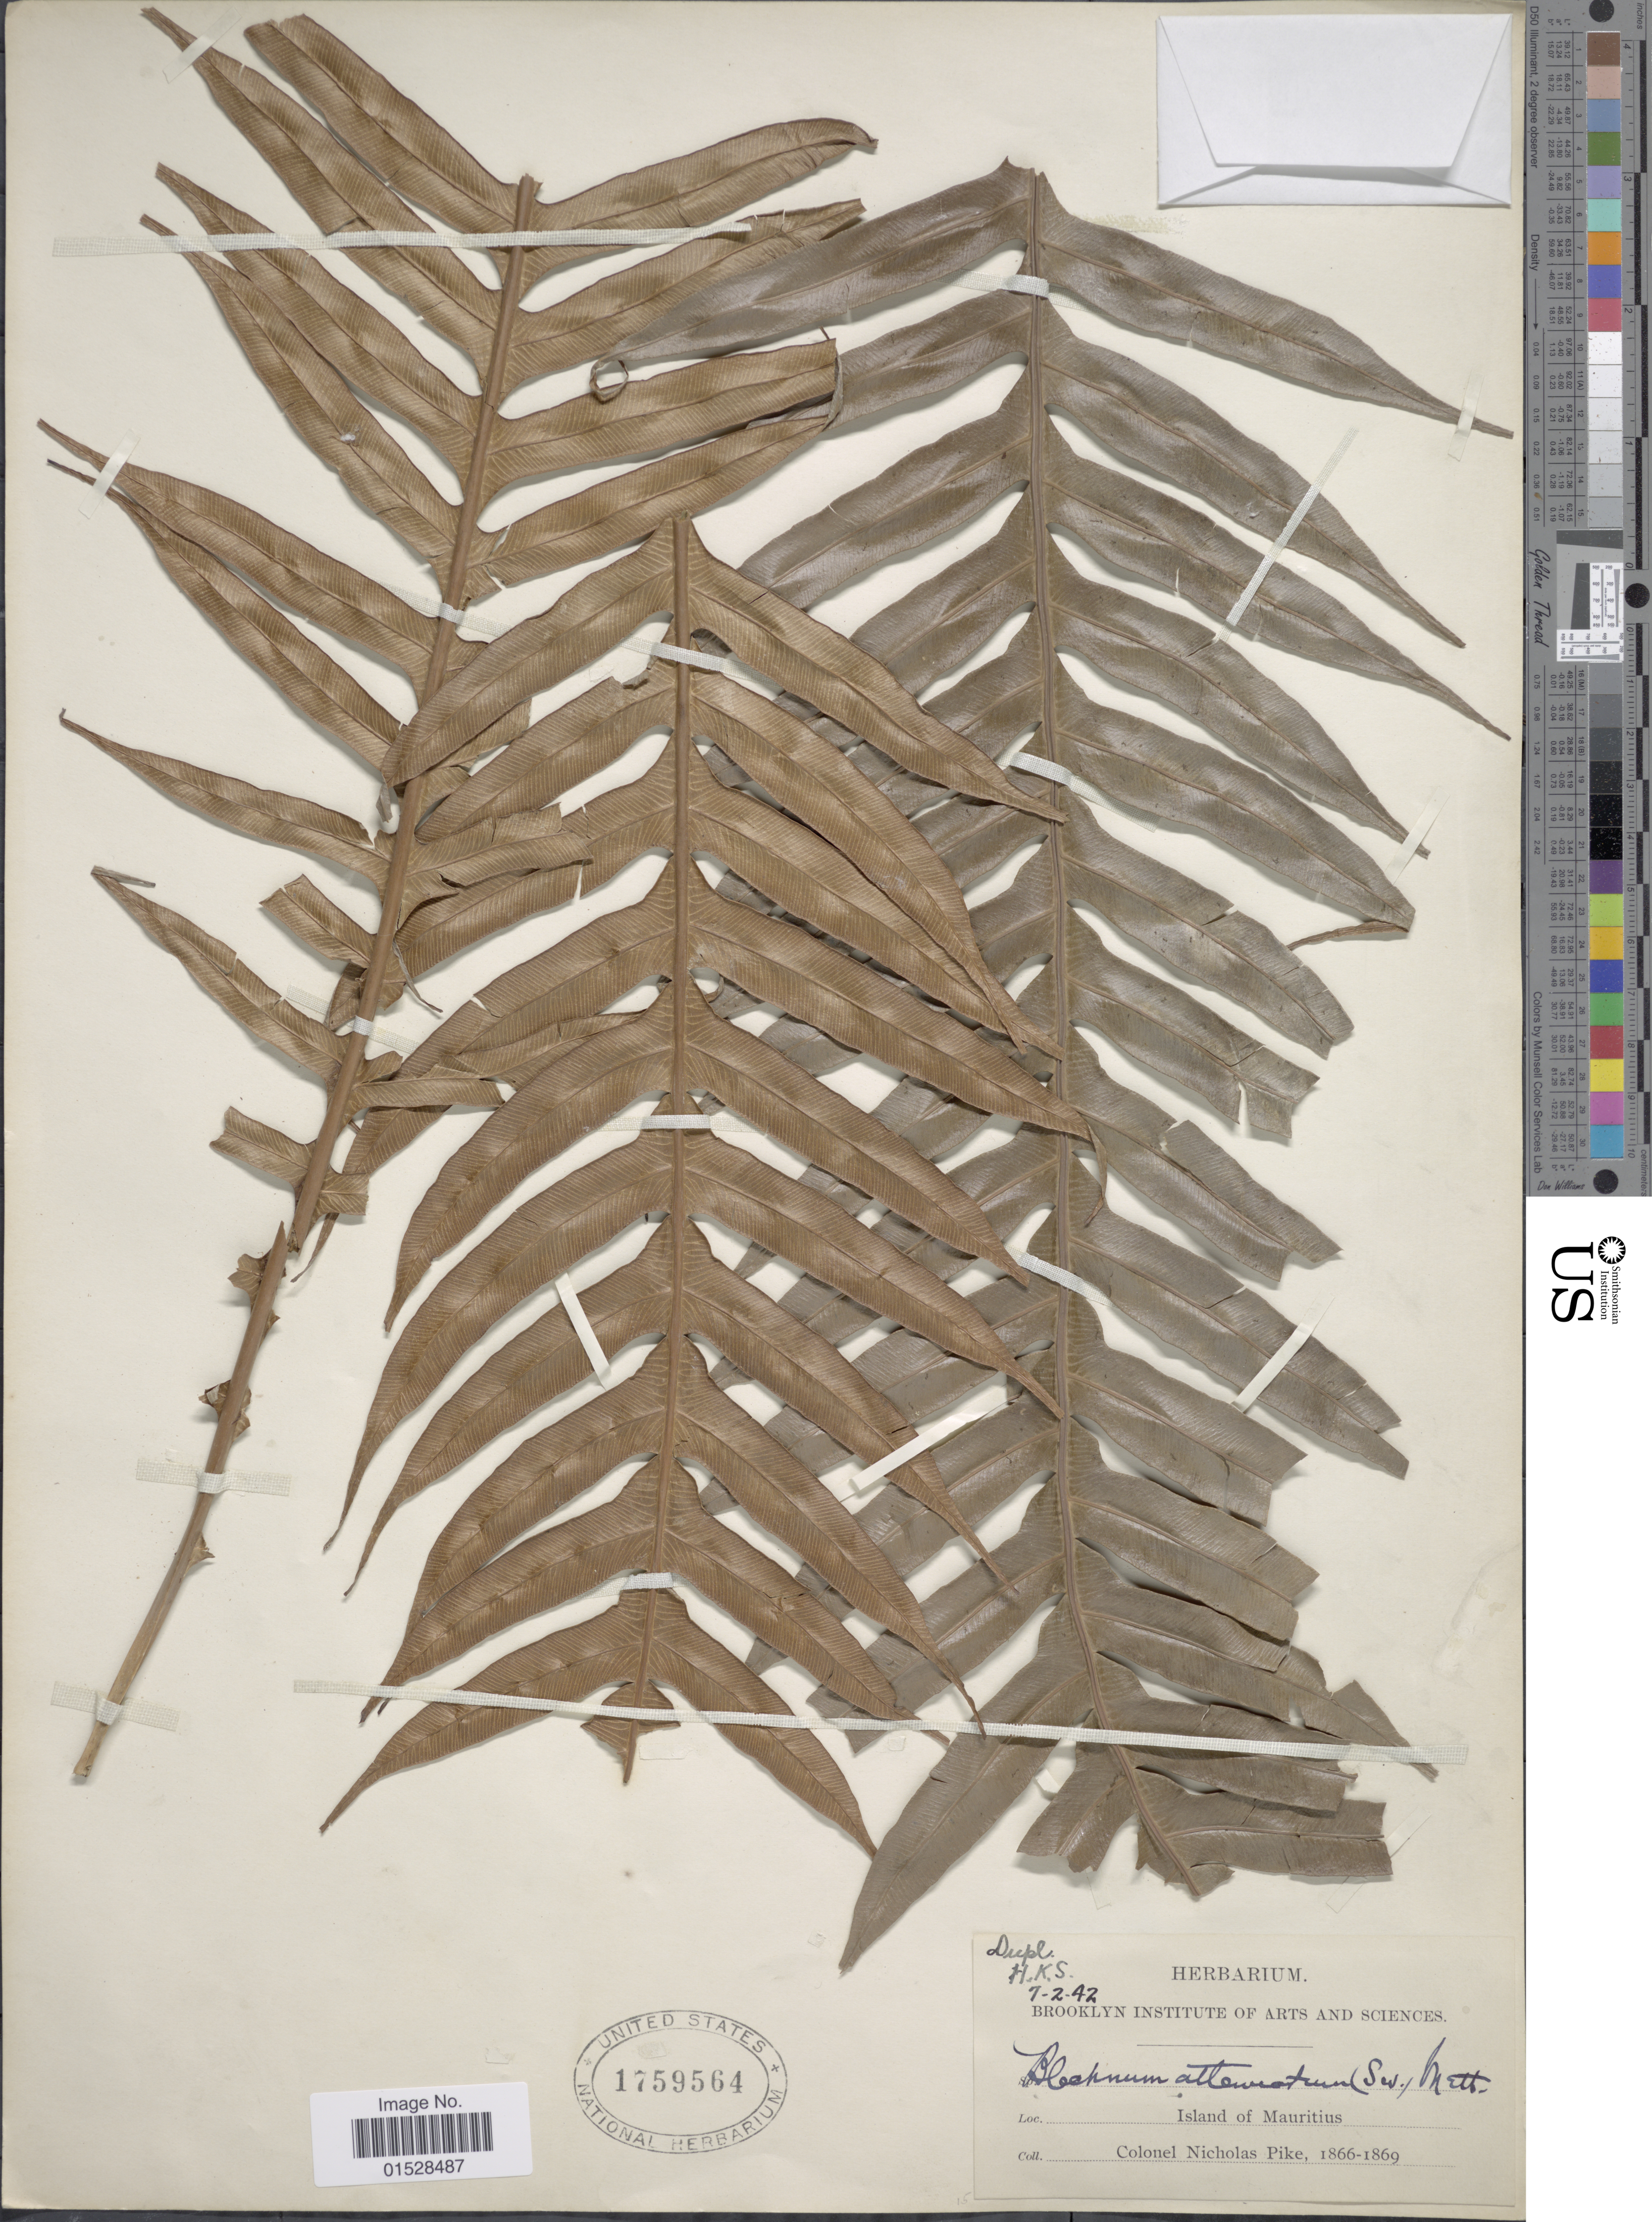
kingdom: Plantae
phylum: Tracheophyta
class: Polypodiopsida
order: Polypodiales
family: Blechnaceae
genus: Blechnum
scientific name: Blechnum attenuatum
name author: (Sw.) Mett.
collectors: N. Pike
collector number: HKS/7-2-42?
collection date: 1866/1869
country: Mauritius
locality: Island of Mauritius.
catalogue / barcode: US 1759564